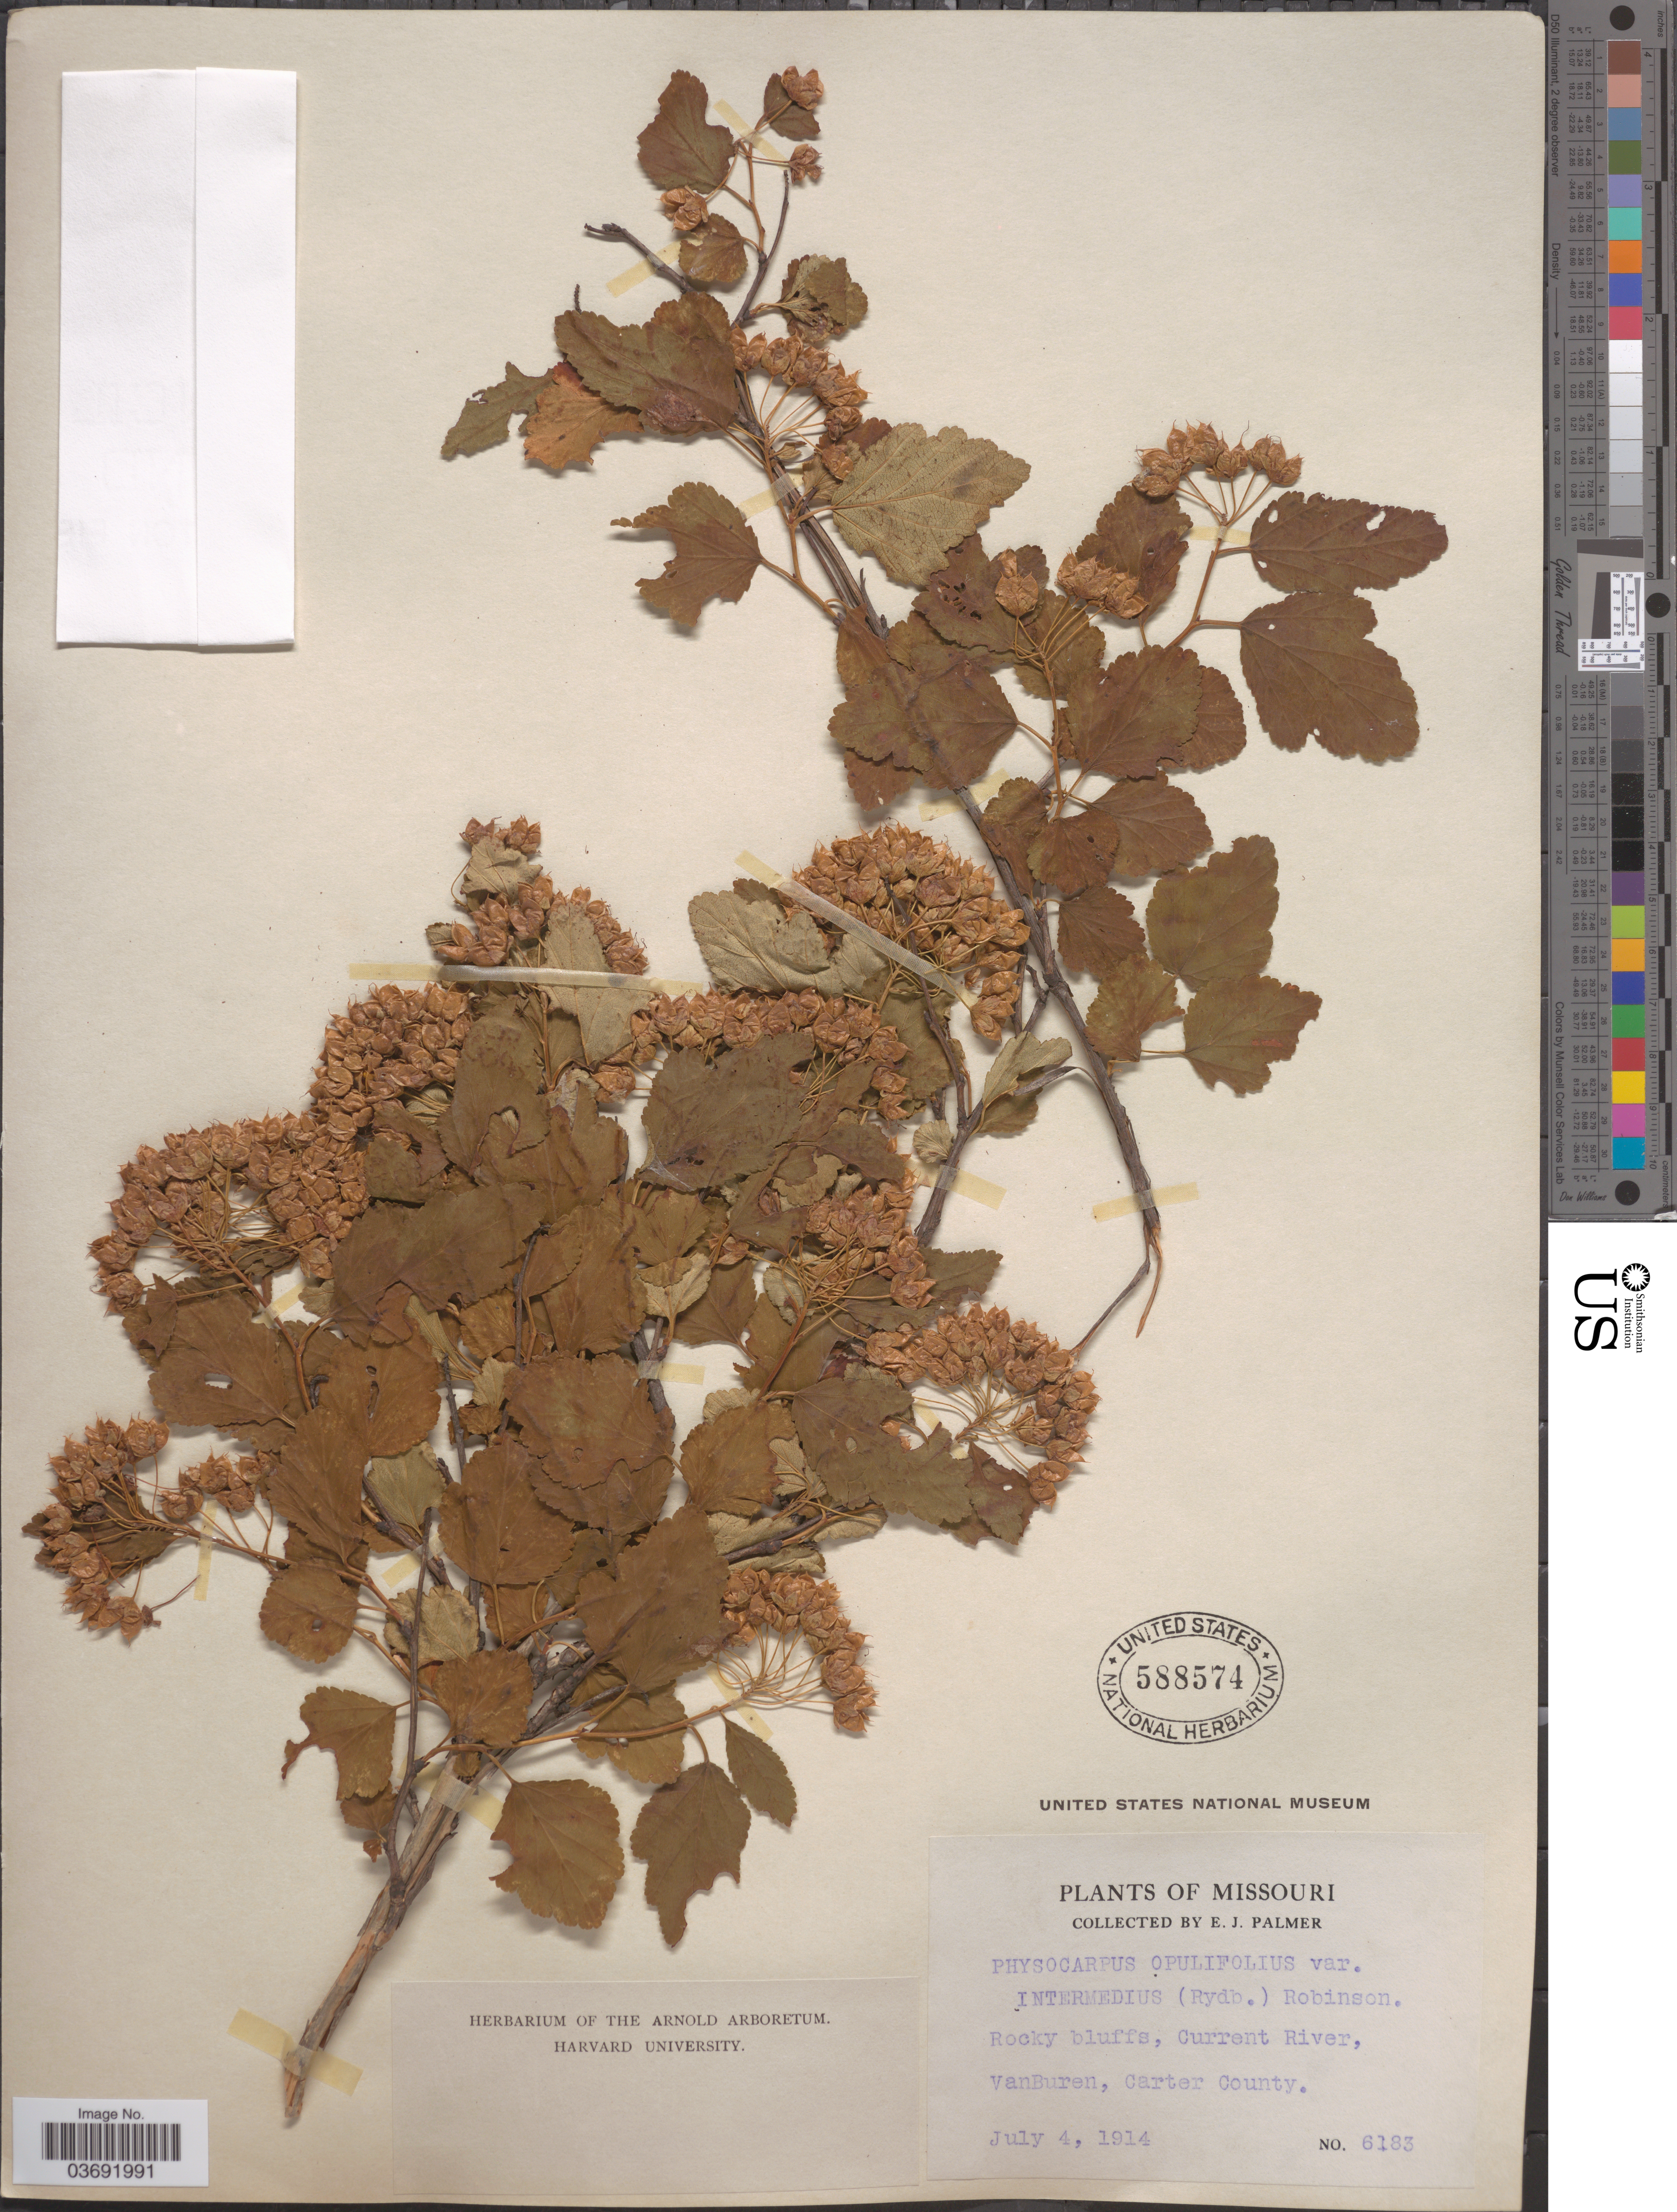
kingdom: Plantae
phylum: Tracheophyta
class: Magnoliopsida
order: Rosales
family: Rosaceae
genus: Physocarpus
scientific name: Physocarpus intermedius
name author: (Rydb.) C.K. Schneid.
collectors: E. J. Palmer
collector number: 6183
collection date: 1914-07-04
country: United States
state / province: Missouri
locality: Rocky bluffs, Current River, VanBuren, Carter County.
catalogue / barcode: US 588574